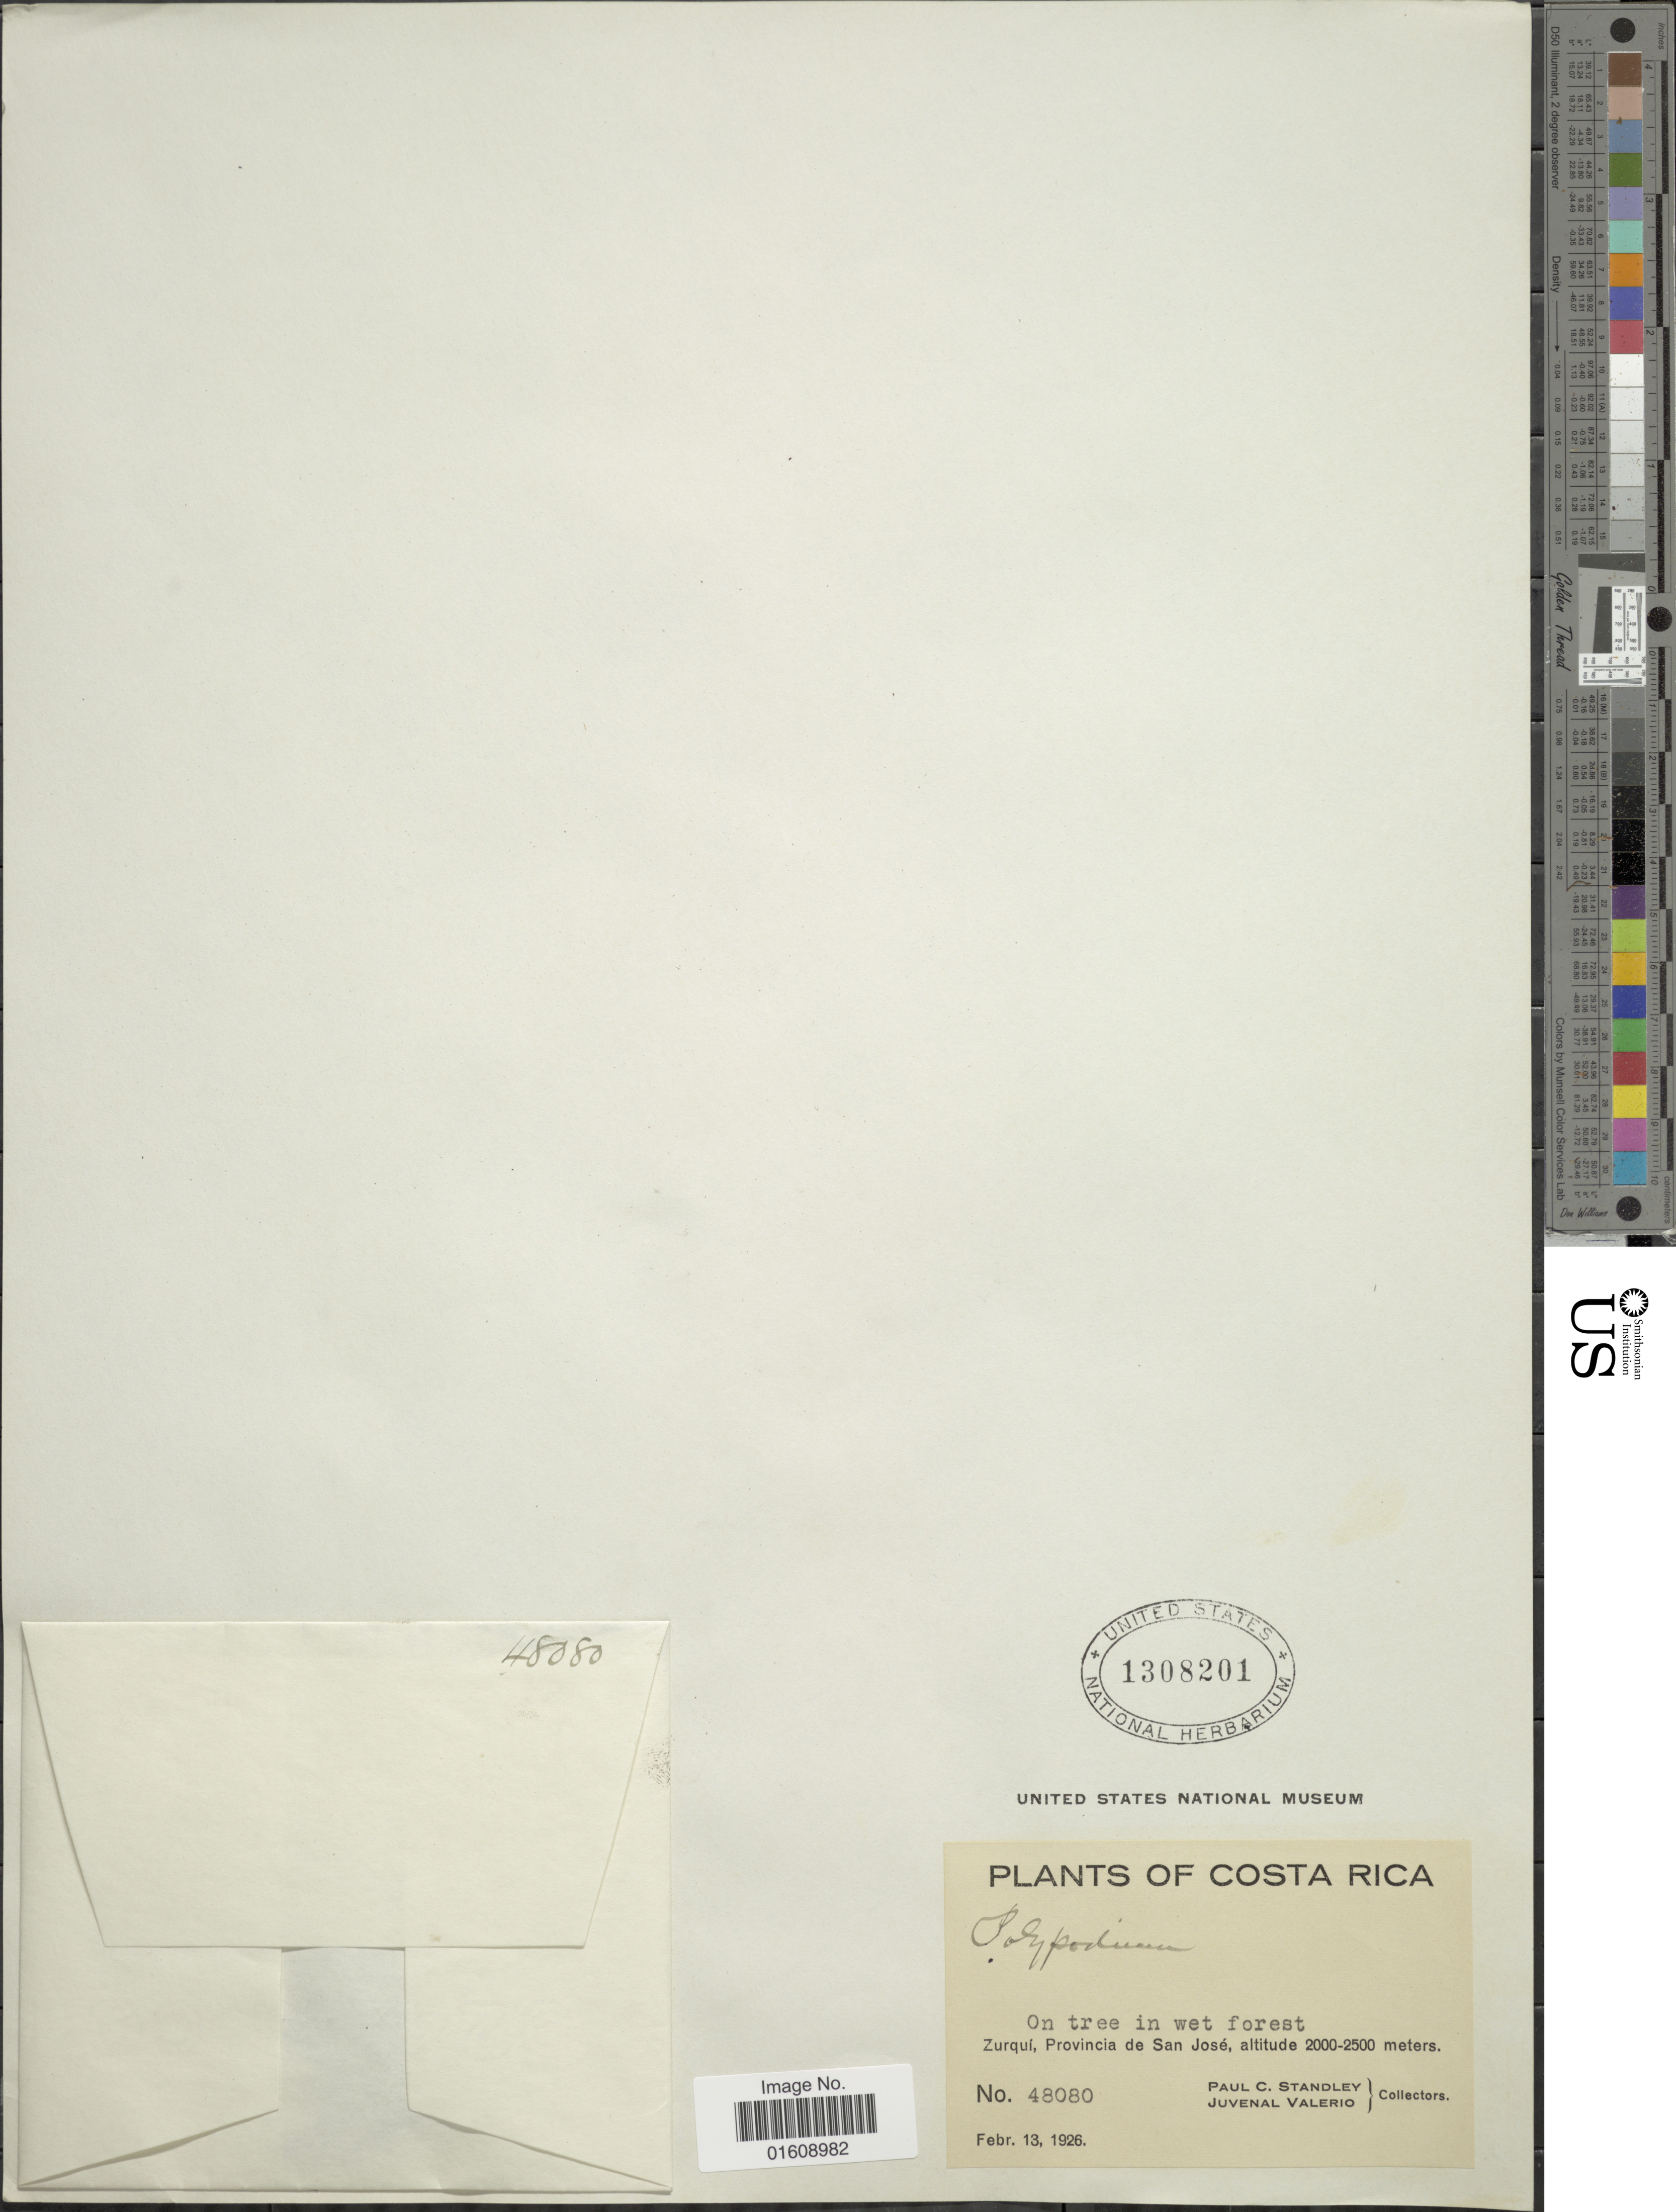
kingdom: Plantae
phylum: Tracheophyta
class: Polypodiopsida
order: Polypodiales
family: Polypodiaceae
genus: Enterosora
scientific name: Enterosora trifurcata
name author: (L.) L.E. Bishop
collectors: P. C. Standley & J. Valerio R.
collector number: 48080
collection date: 1926-02-13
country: Costa Rica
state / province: San José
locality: Costa Rica, Zurqui, Provincia de San José.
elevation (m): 2000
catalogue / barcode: US 1308201